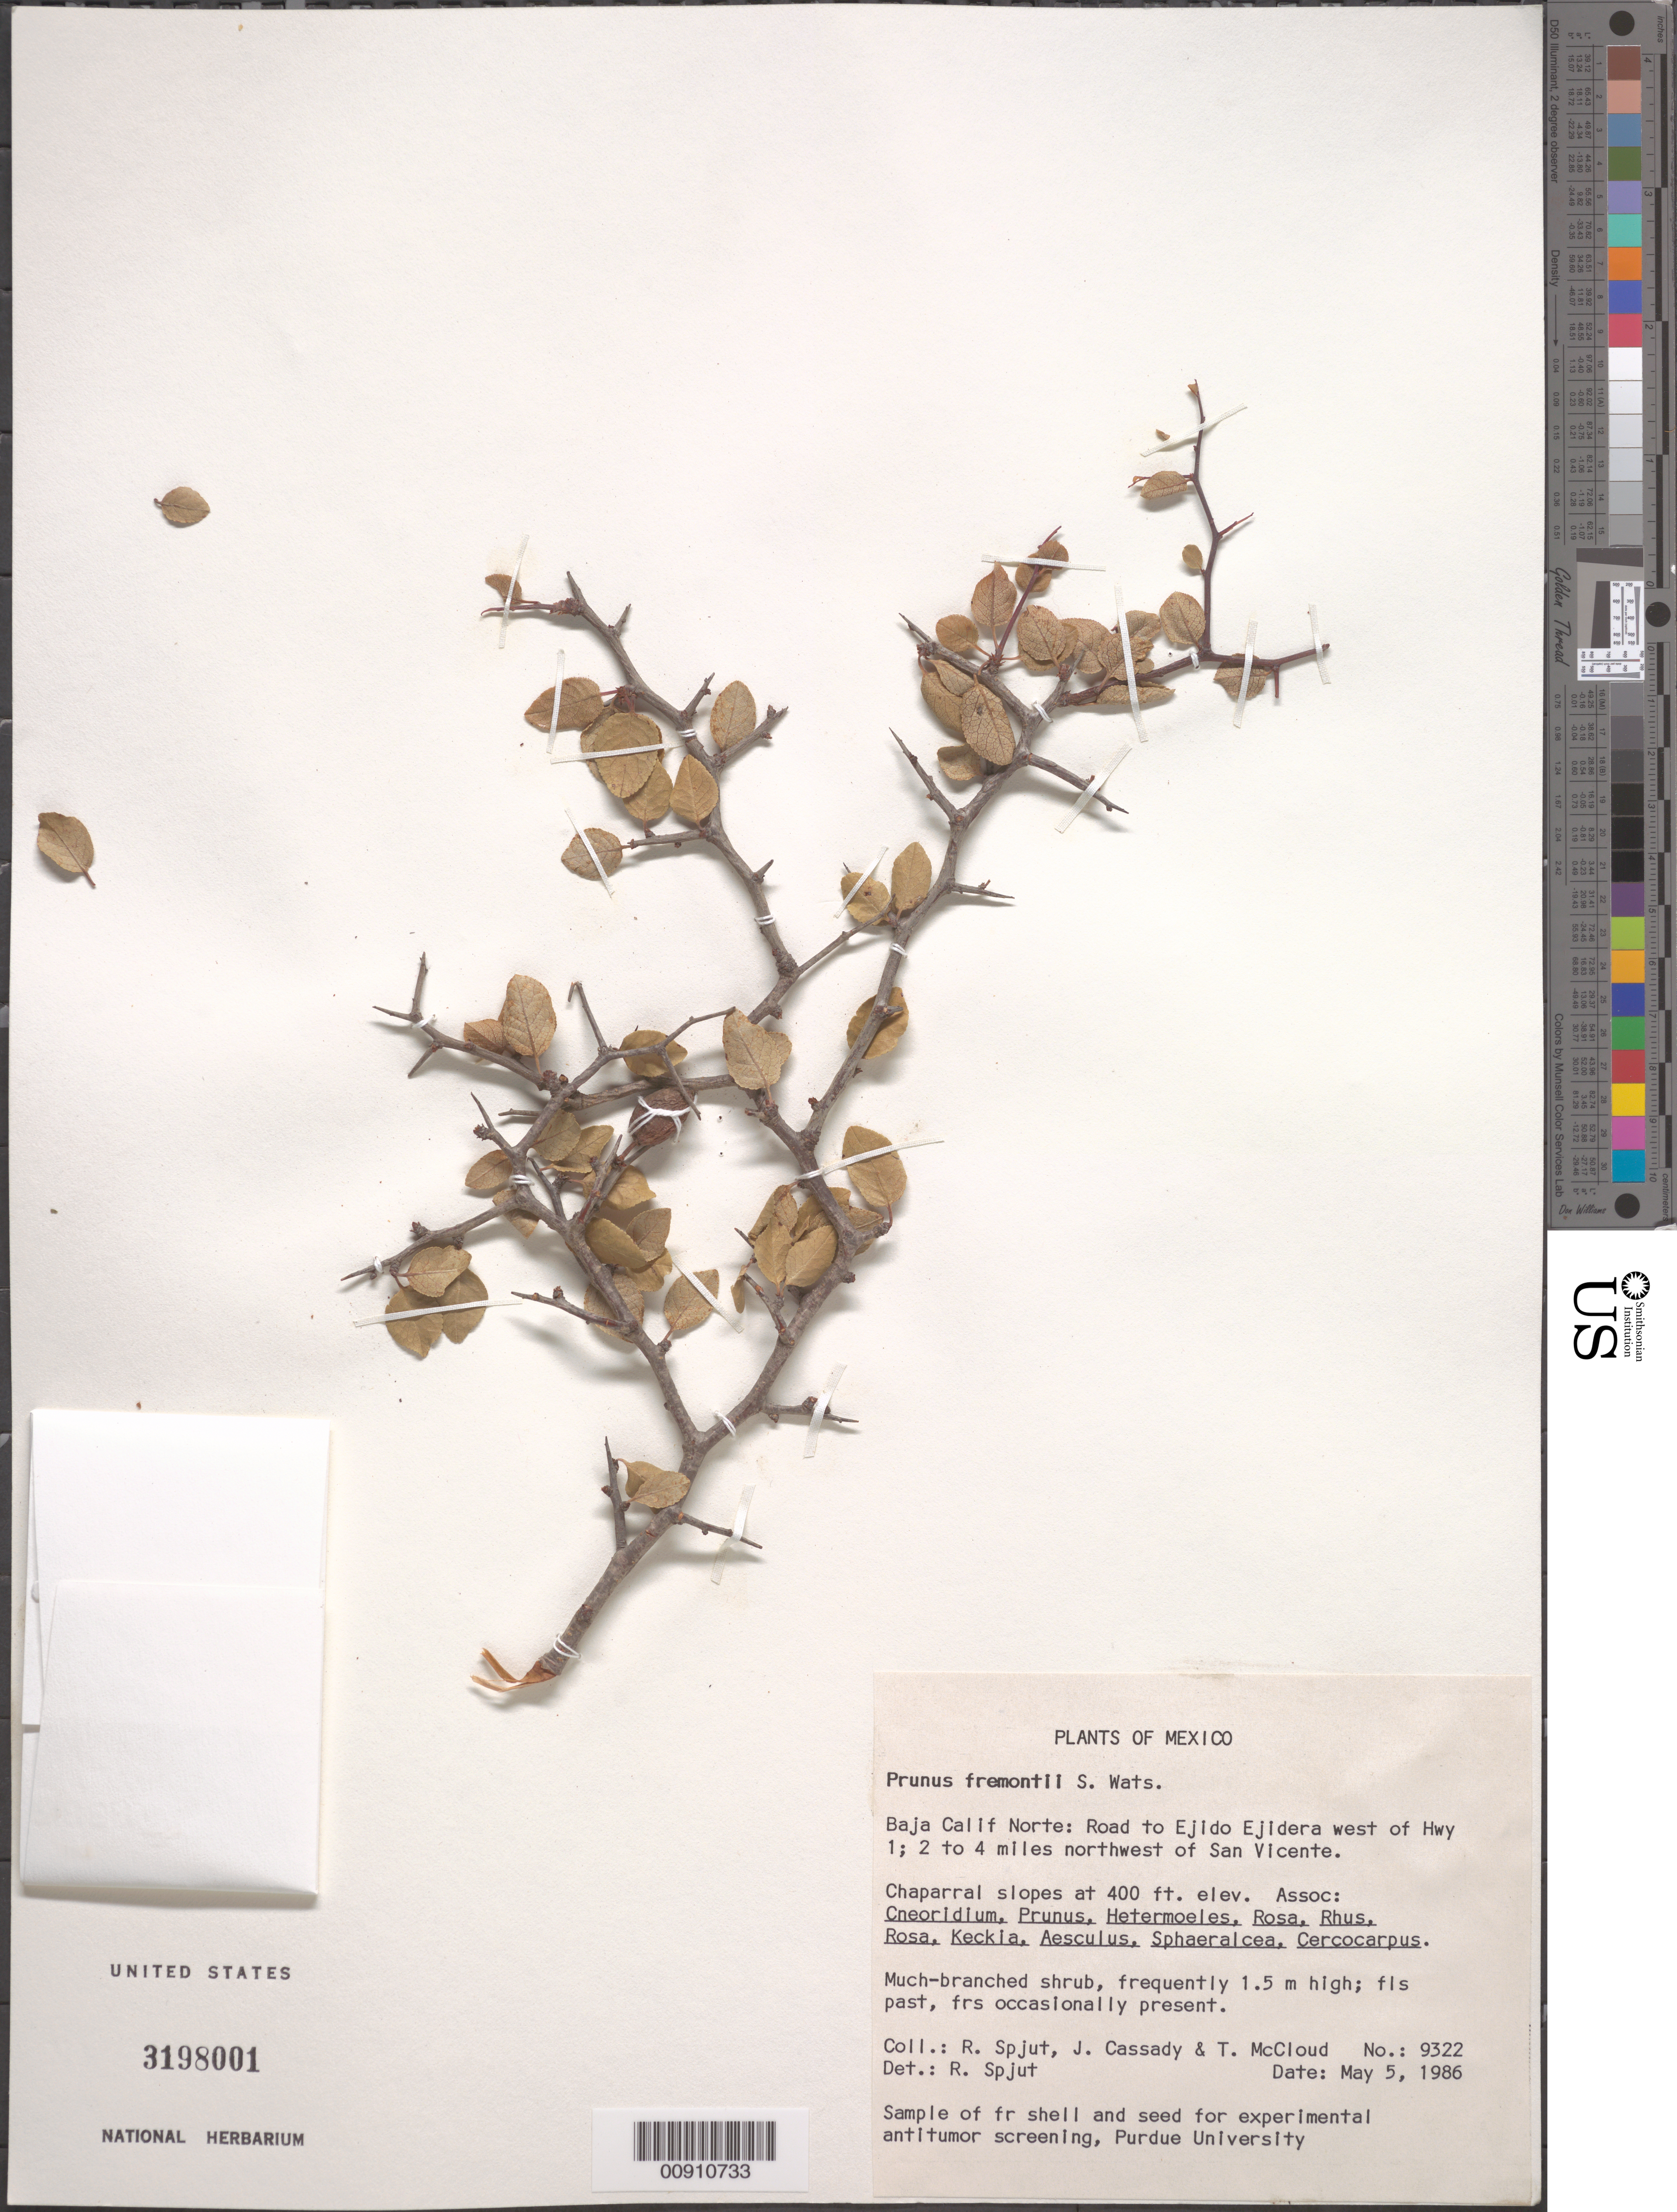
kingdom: Plantae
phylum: Tracheophyta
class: Magnoliopsida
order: Rosales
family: Rosaceae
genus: Prunus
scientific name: Prunus fremontii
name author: S. Watson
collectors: R. Spjut, J. Cassady & T. McCloud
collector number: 9322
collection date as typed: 05 May 1986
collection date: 1986-05-05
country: Mexico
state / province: Baja California Norte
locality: Baja California Norte: Road to Ejido Ejidera west of Hwy. 1; 2 to 4 miles northwest of San Vicente.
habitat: Chaparral slopes. Assoc: Cneoridium, Prunus, Hetermoeles, Rosa, Rhus, Keckia, Aesculus, Sphaeralcea, Cercocarpus.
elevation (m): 122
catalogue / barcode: US 3198001